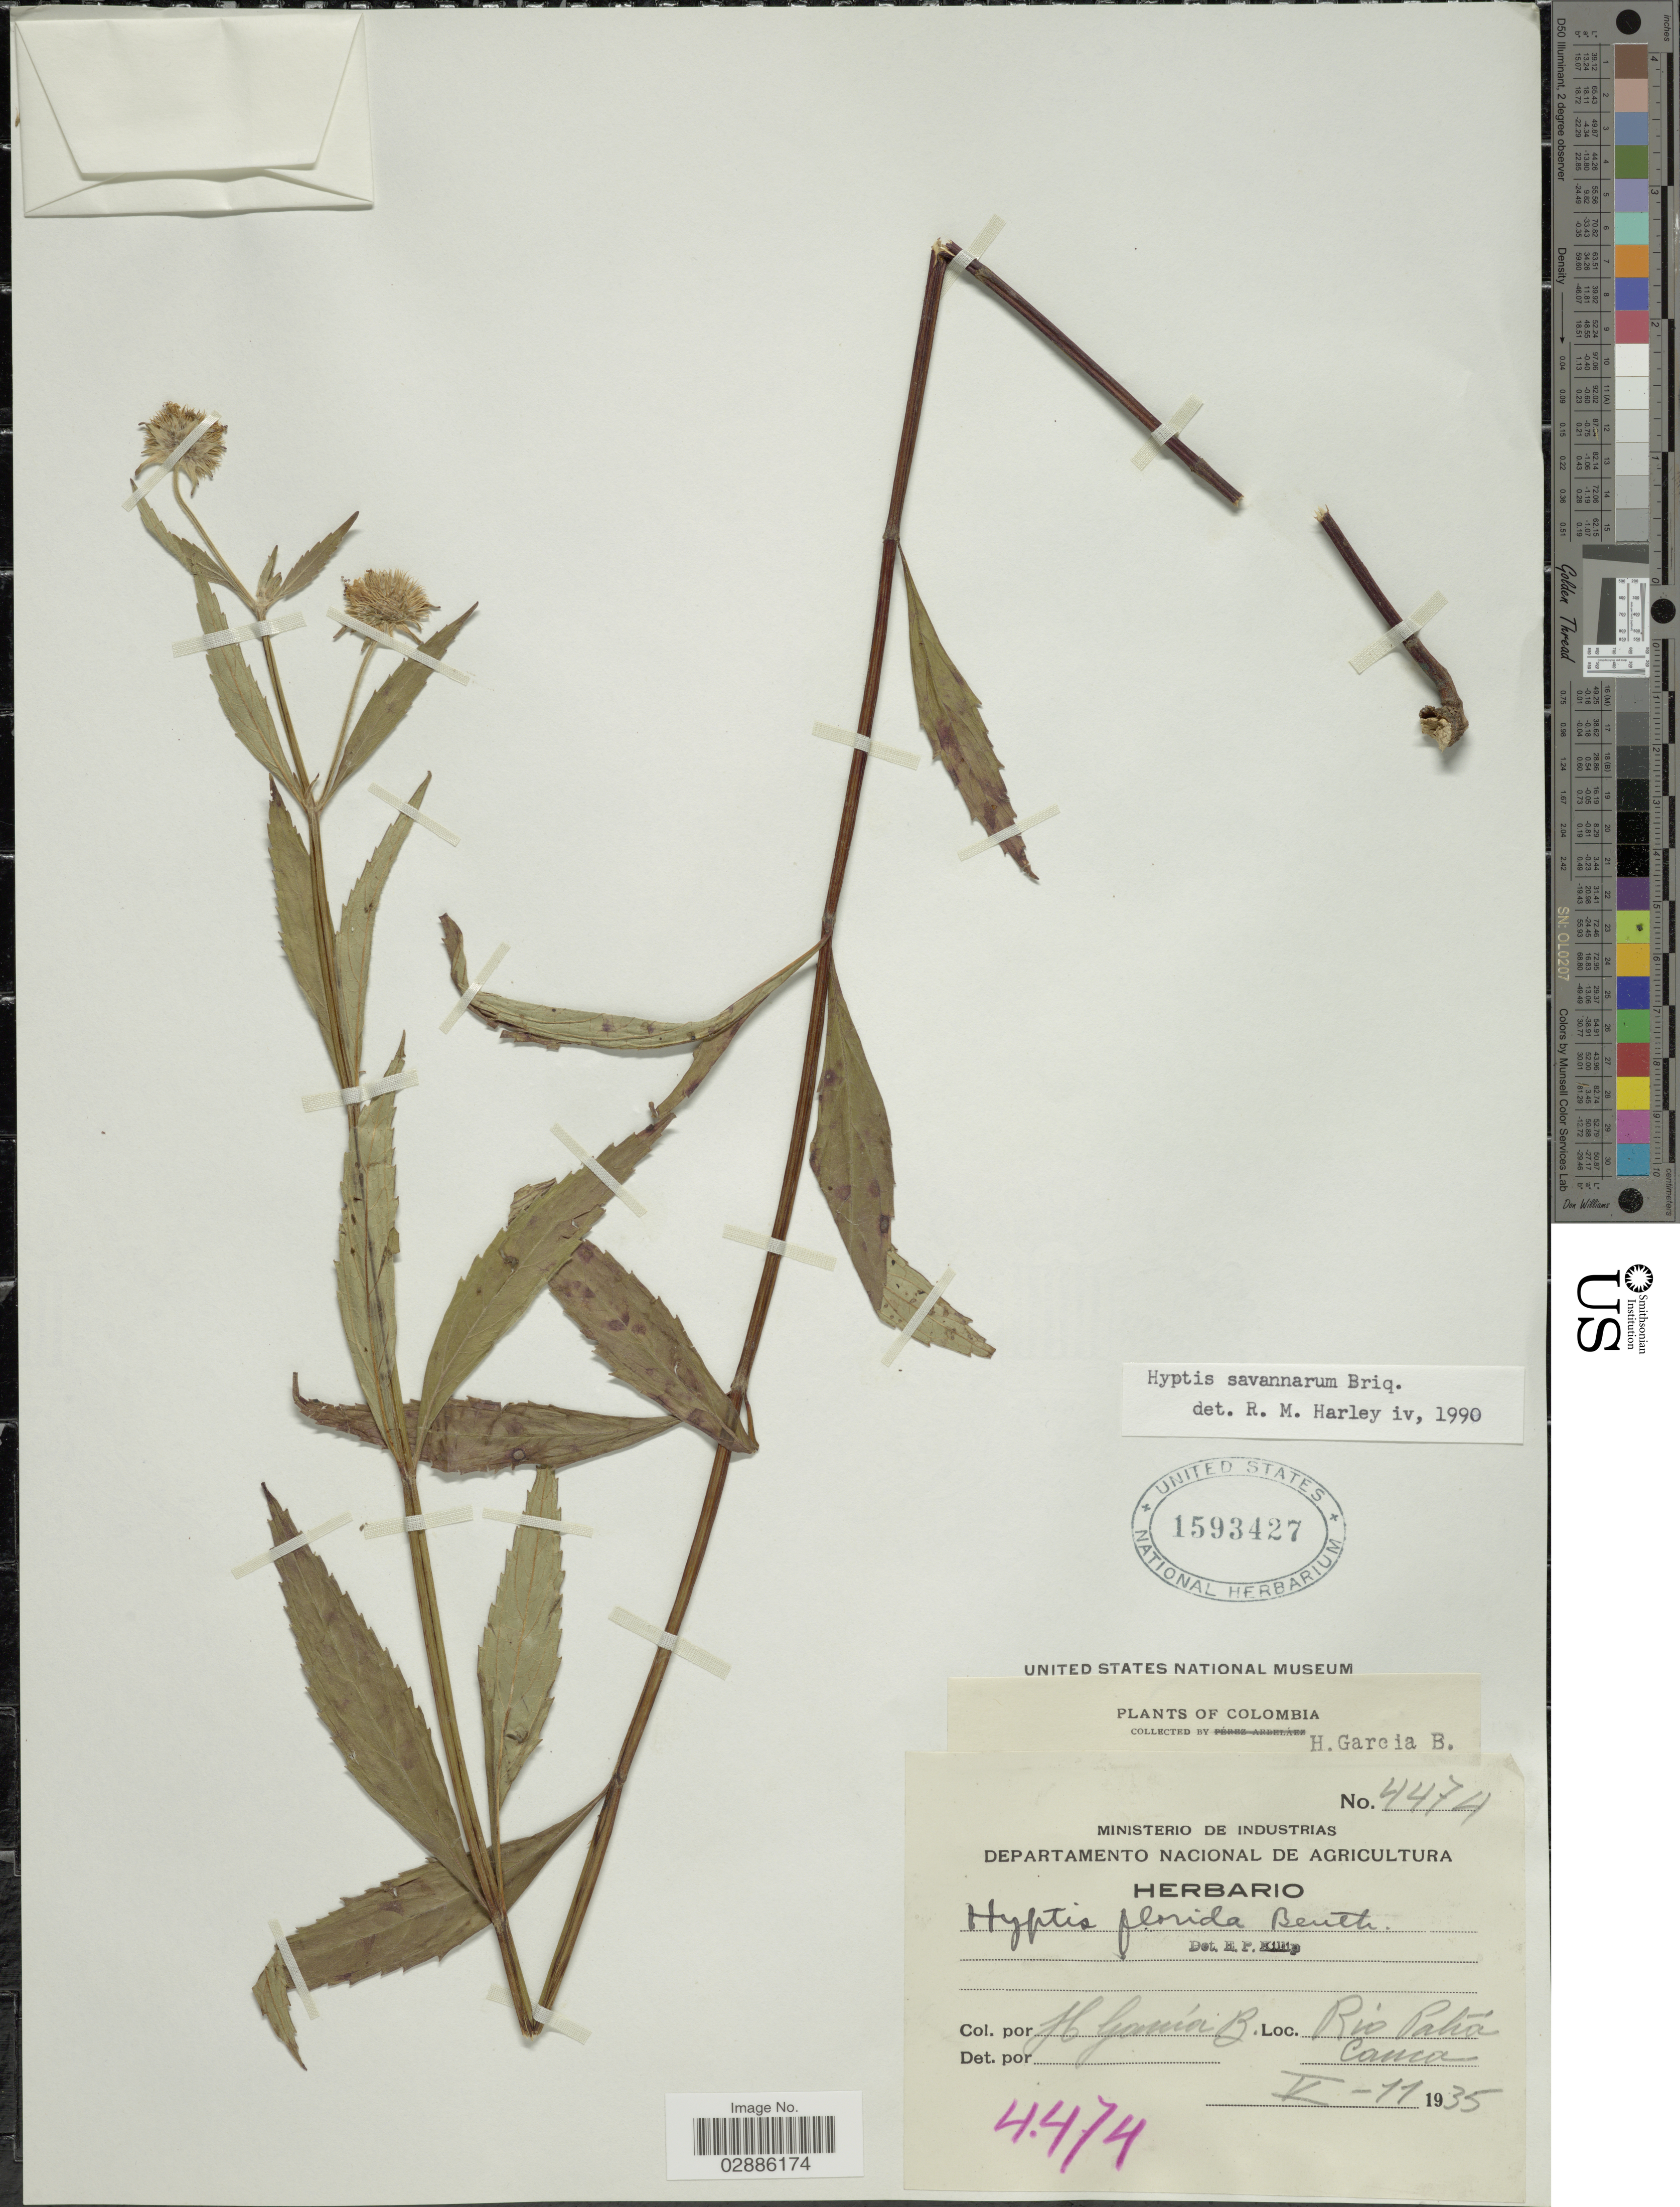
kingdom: Plantae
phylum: Tracheophyta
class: Magnoliopsida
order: Lamiales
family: Lamiaceae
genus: Hyptis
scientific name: Hyptis savannarum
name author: Briq.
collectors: H. García B.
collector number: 4474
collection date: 1935-05-11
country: Colombia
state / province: Cauca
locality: Rio Pata, Cauca.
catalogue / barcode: US 1593427